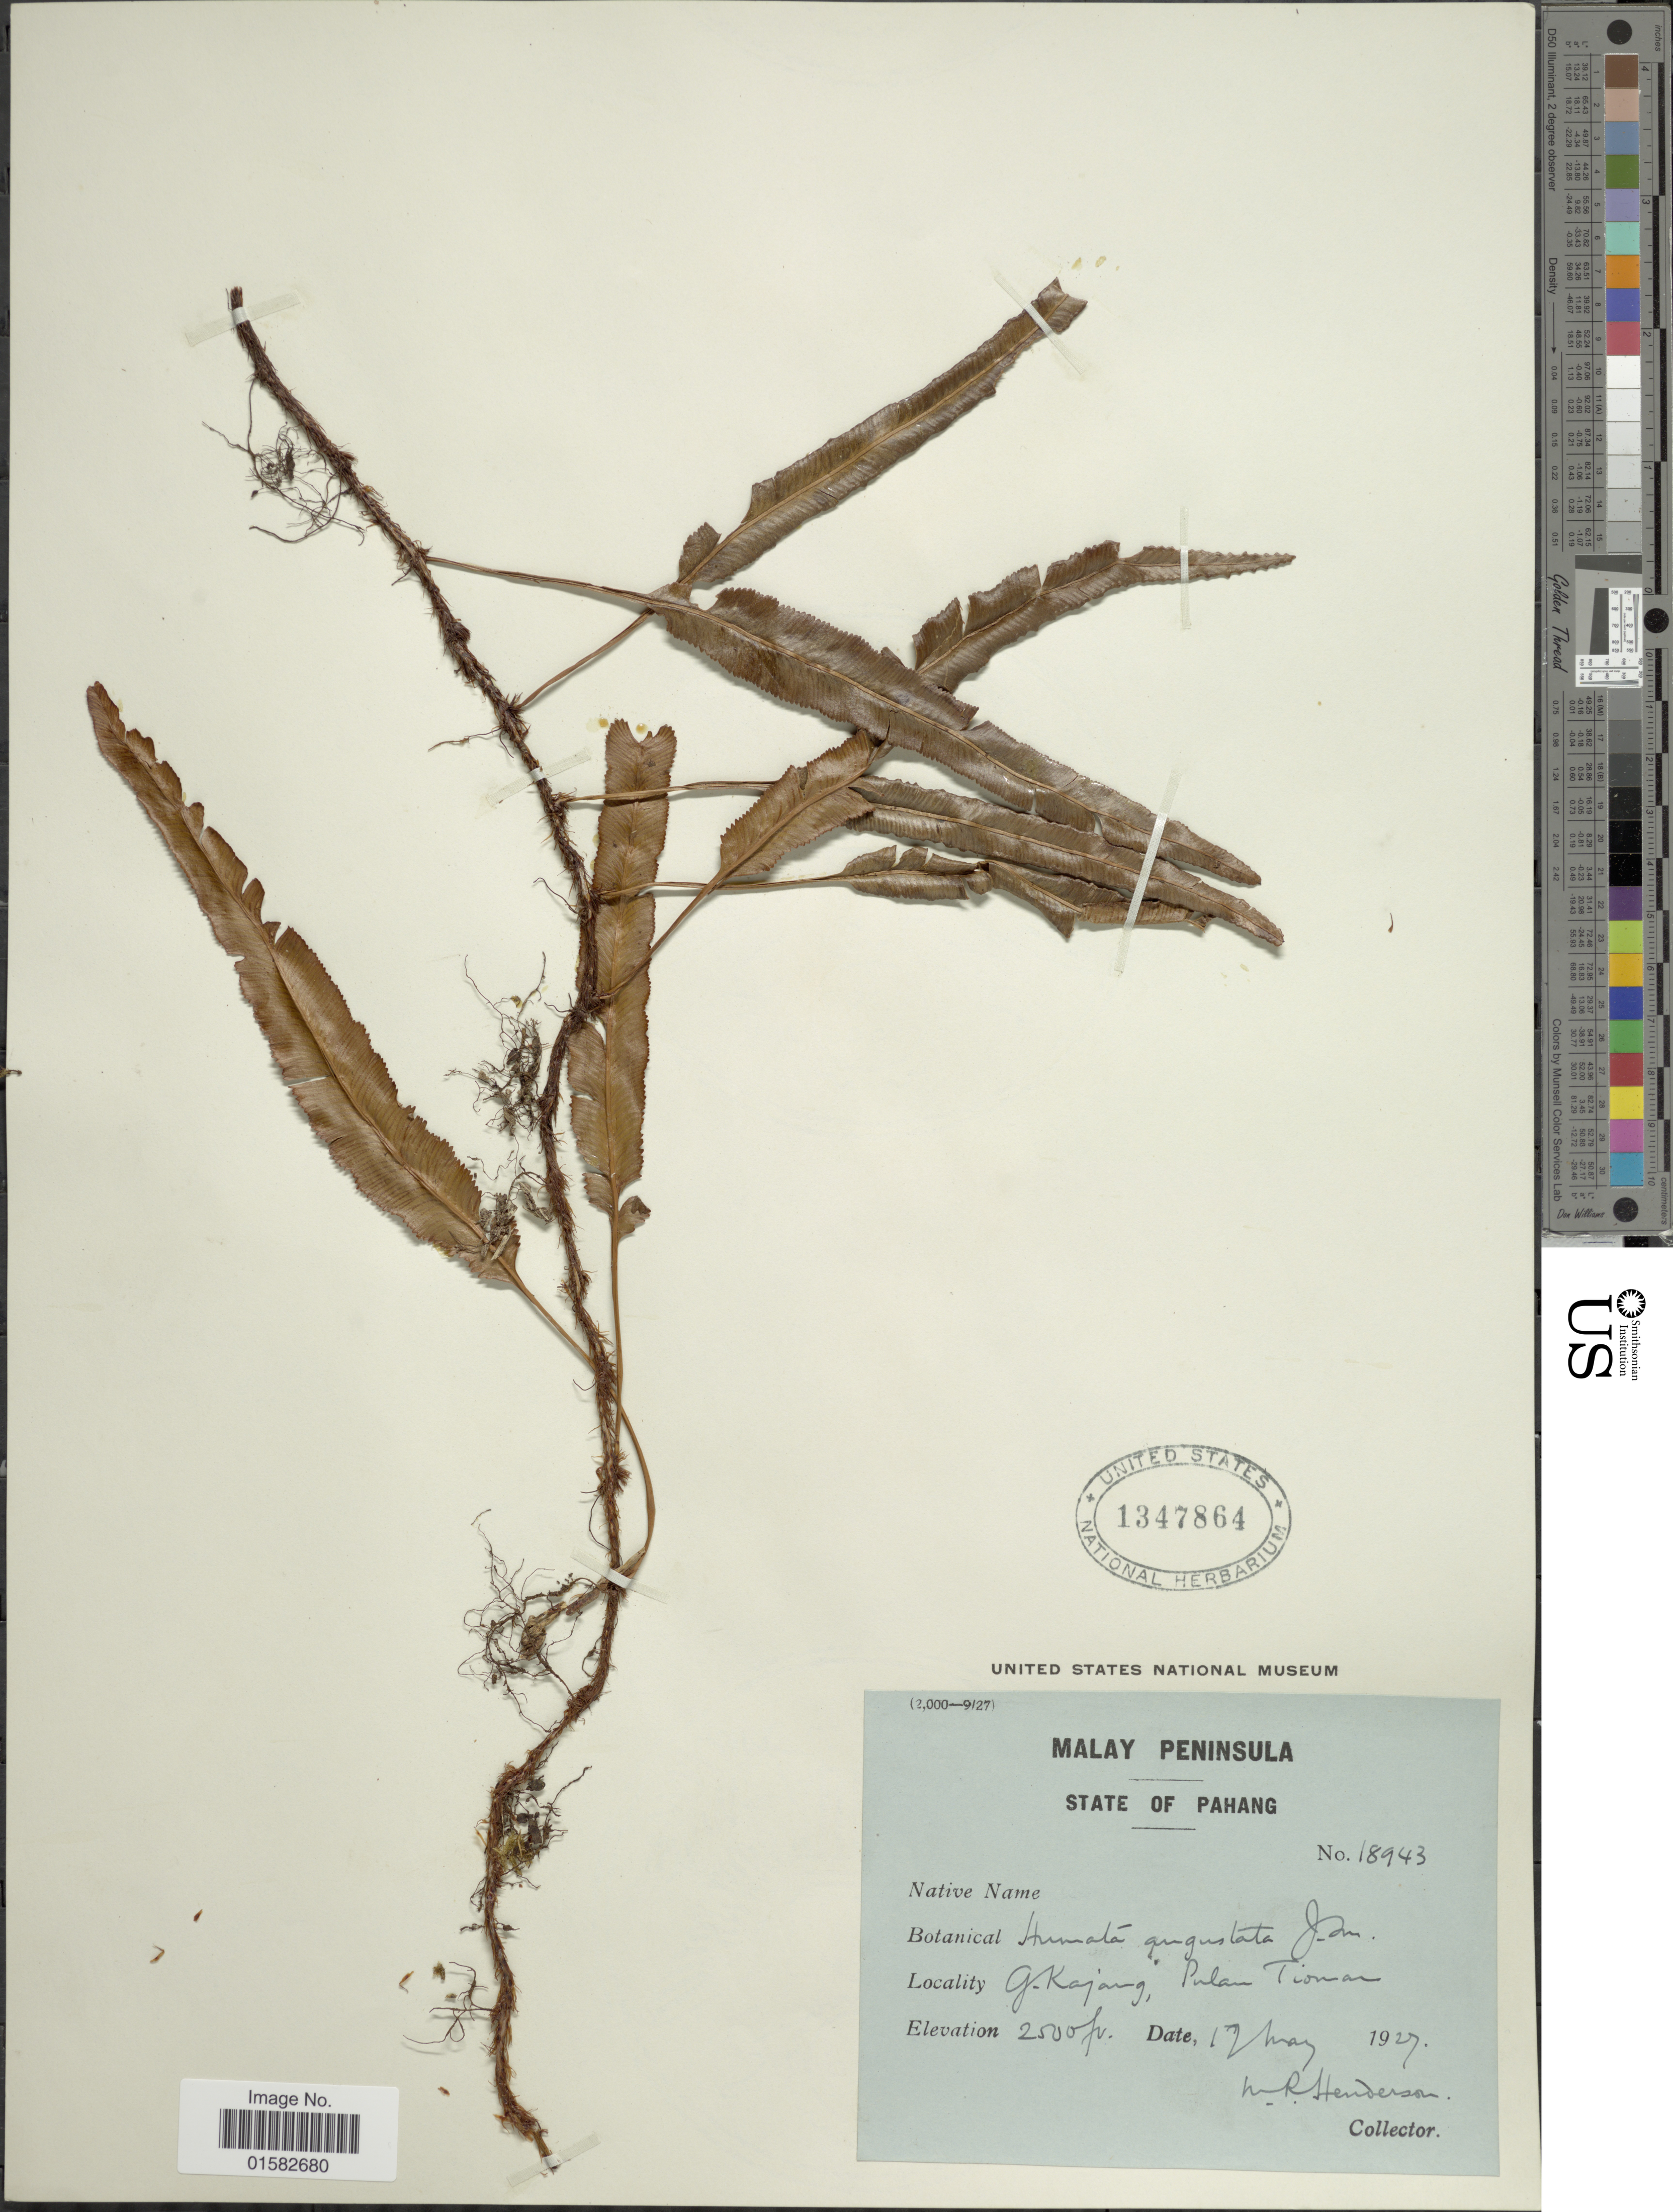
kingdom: Plantae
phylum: Tracheophyta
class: Polypodiopsida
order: Polypodiales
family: Davalliaceae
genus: Davallia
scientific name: Davallia angustata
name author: Wall.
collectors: M. Henderson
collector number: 18943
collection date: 1927-05-17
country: Malaysia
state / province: Pahang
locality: Malay Peninsula, G.Kajang, Puland Tiomar [interpreted]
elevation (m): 762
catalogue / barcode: US 1347864